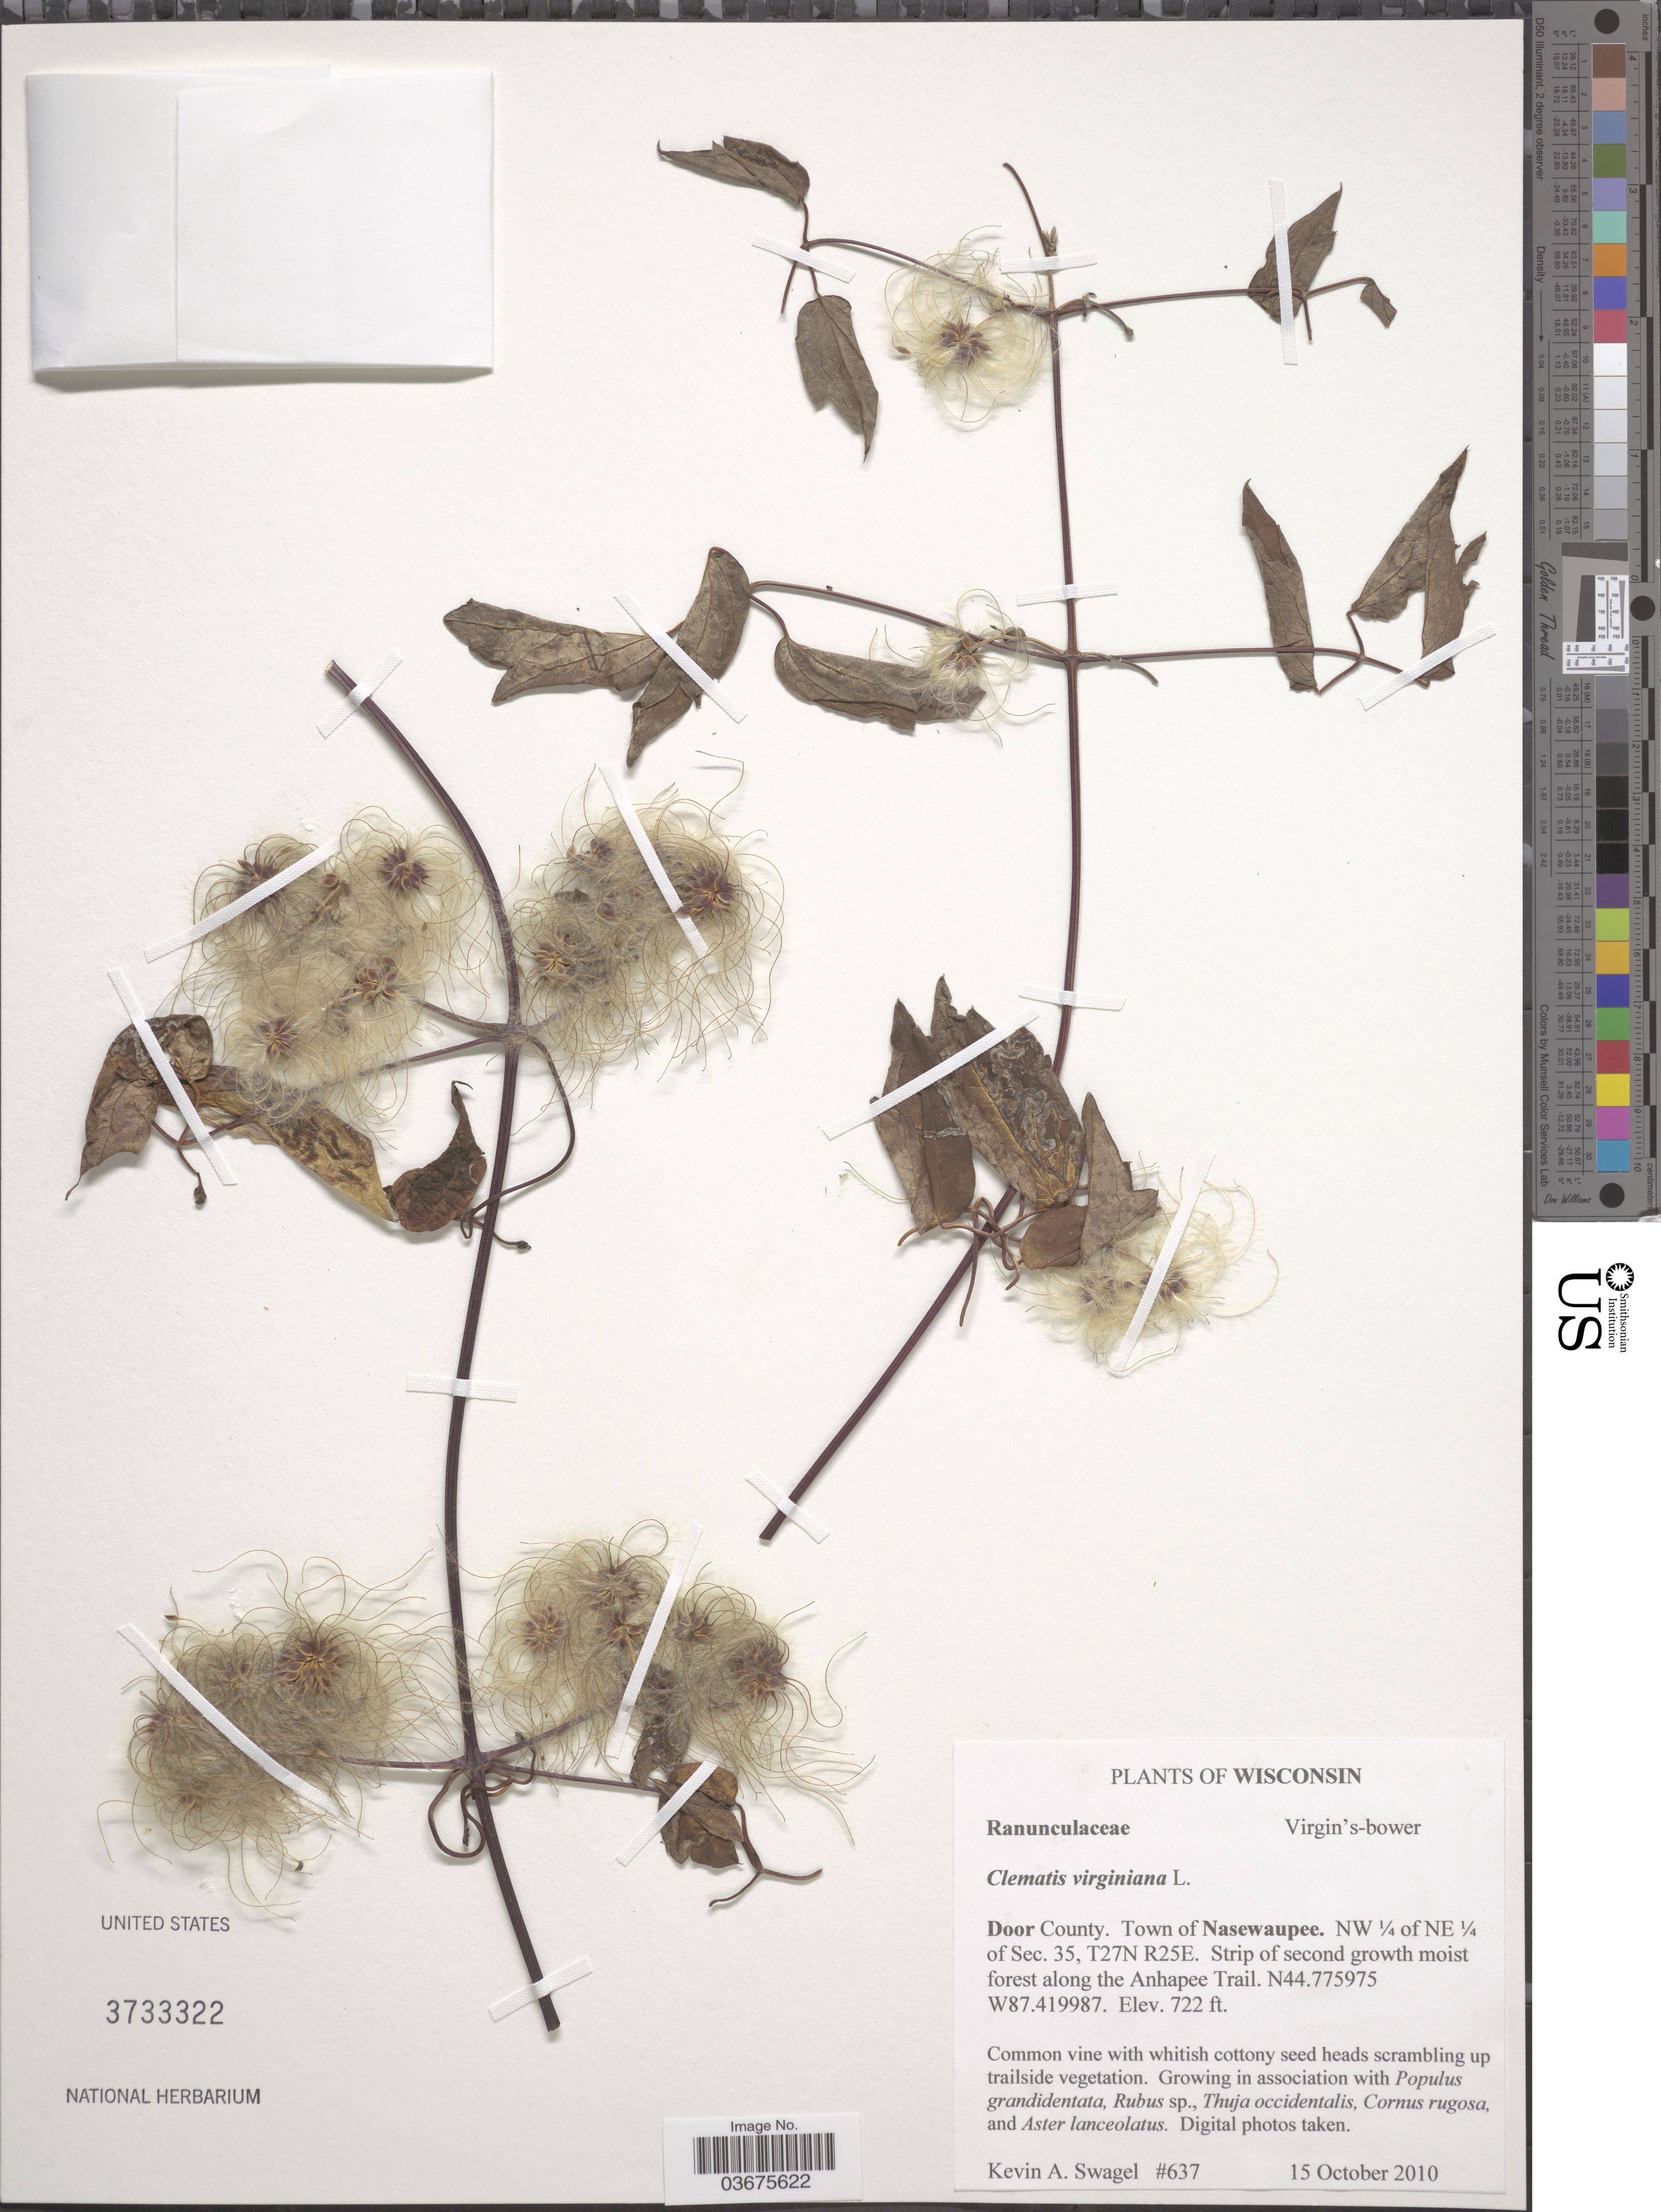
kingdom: Plantae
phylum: Tracheophyta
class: Magnoliopsida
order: Ranunculales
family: Ranunculaceae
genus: Clematis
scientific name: Clematis virginiana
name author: L.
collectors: K. Swagel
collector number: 637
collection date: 2010-10-15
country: United States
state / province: Wisconsin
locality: Door County. Town of Nasewaupee. NW ¼ of NE ¼ of Sec. 35, T27N R2E. Strip of second growth moist forest along the Anhapee Trail.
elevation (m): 220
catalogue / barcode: US 3733322